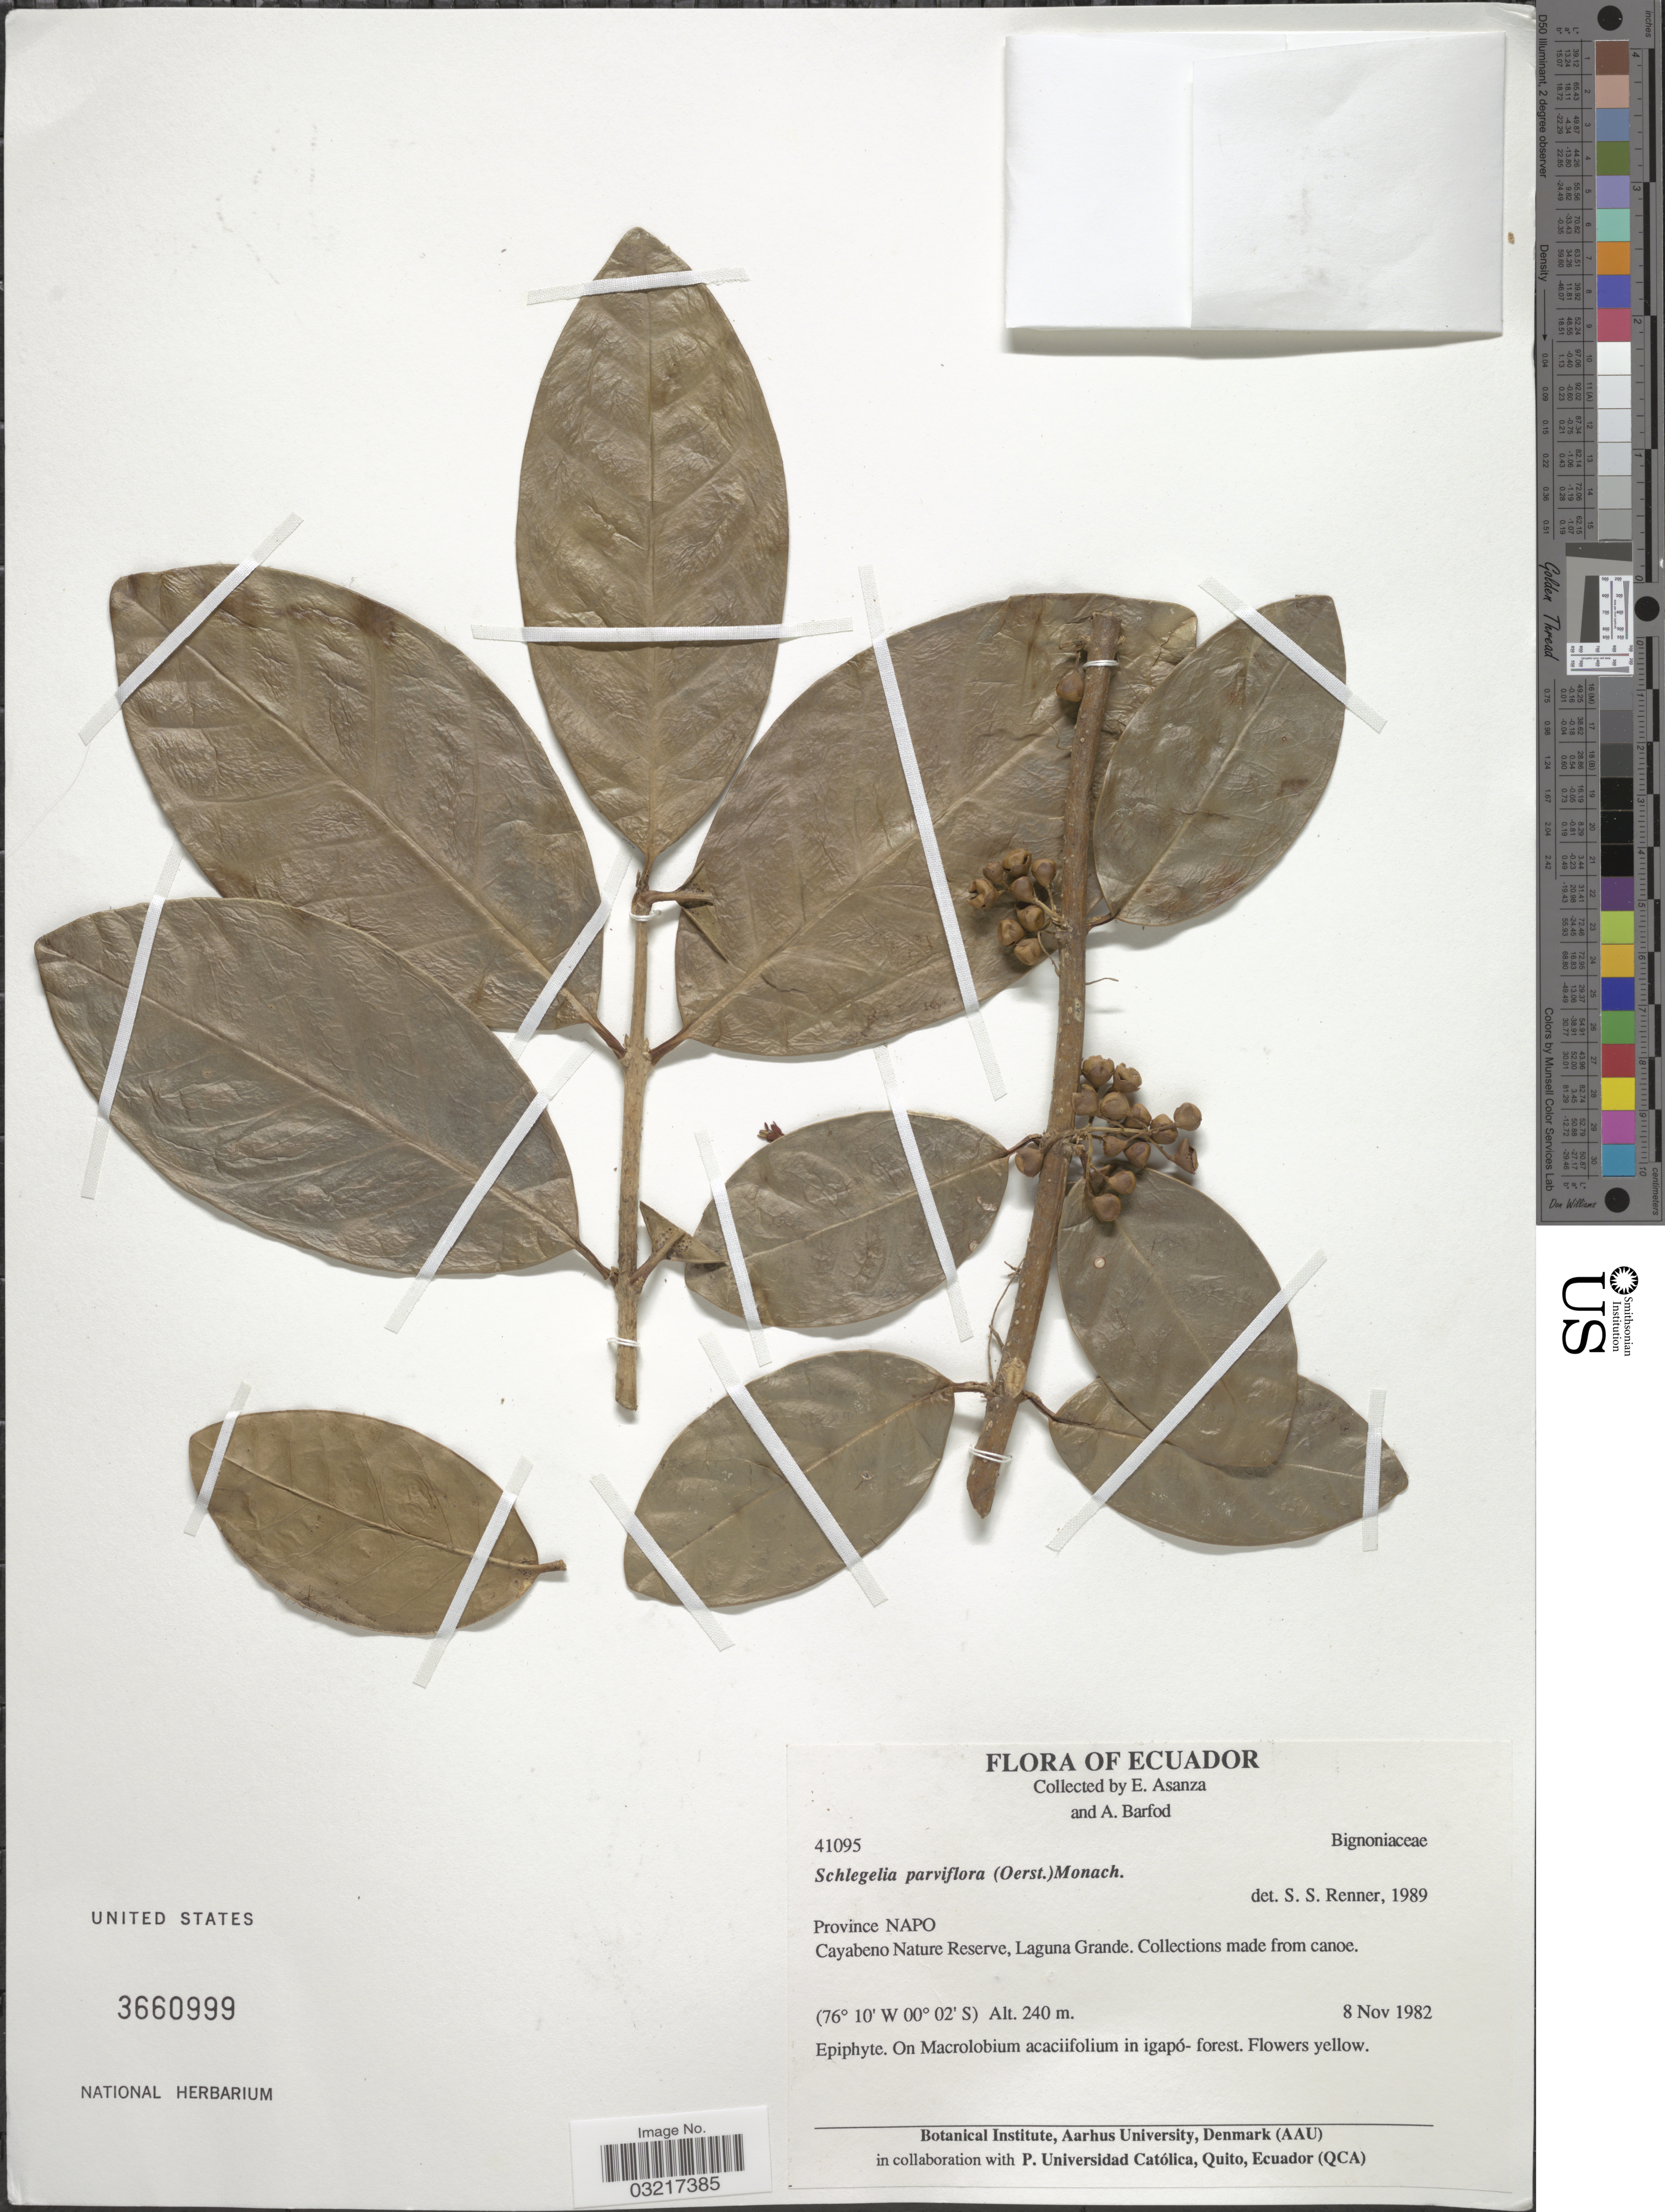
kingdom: Plantae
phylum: Tracheophyta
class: Magnoliopsida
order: Lamiales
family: Schlegeliaceae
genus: Schlegelia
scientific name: Schlegelia parviflora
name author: (Oerst.) Monach.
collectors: E. Asanza & A. Barfod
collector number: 41095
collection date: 1982-11-08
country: Ecuador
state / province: Napo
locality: Cayabeno Nature Reserve, Laguna Grande. Collections made from canoe.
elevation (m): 240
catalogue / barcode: US 3660999